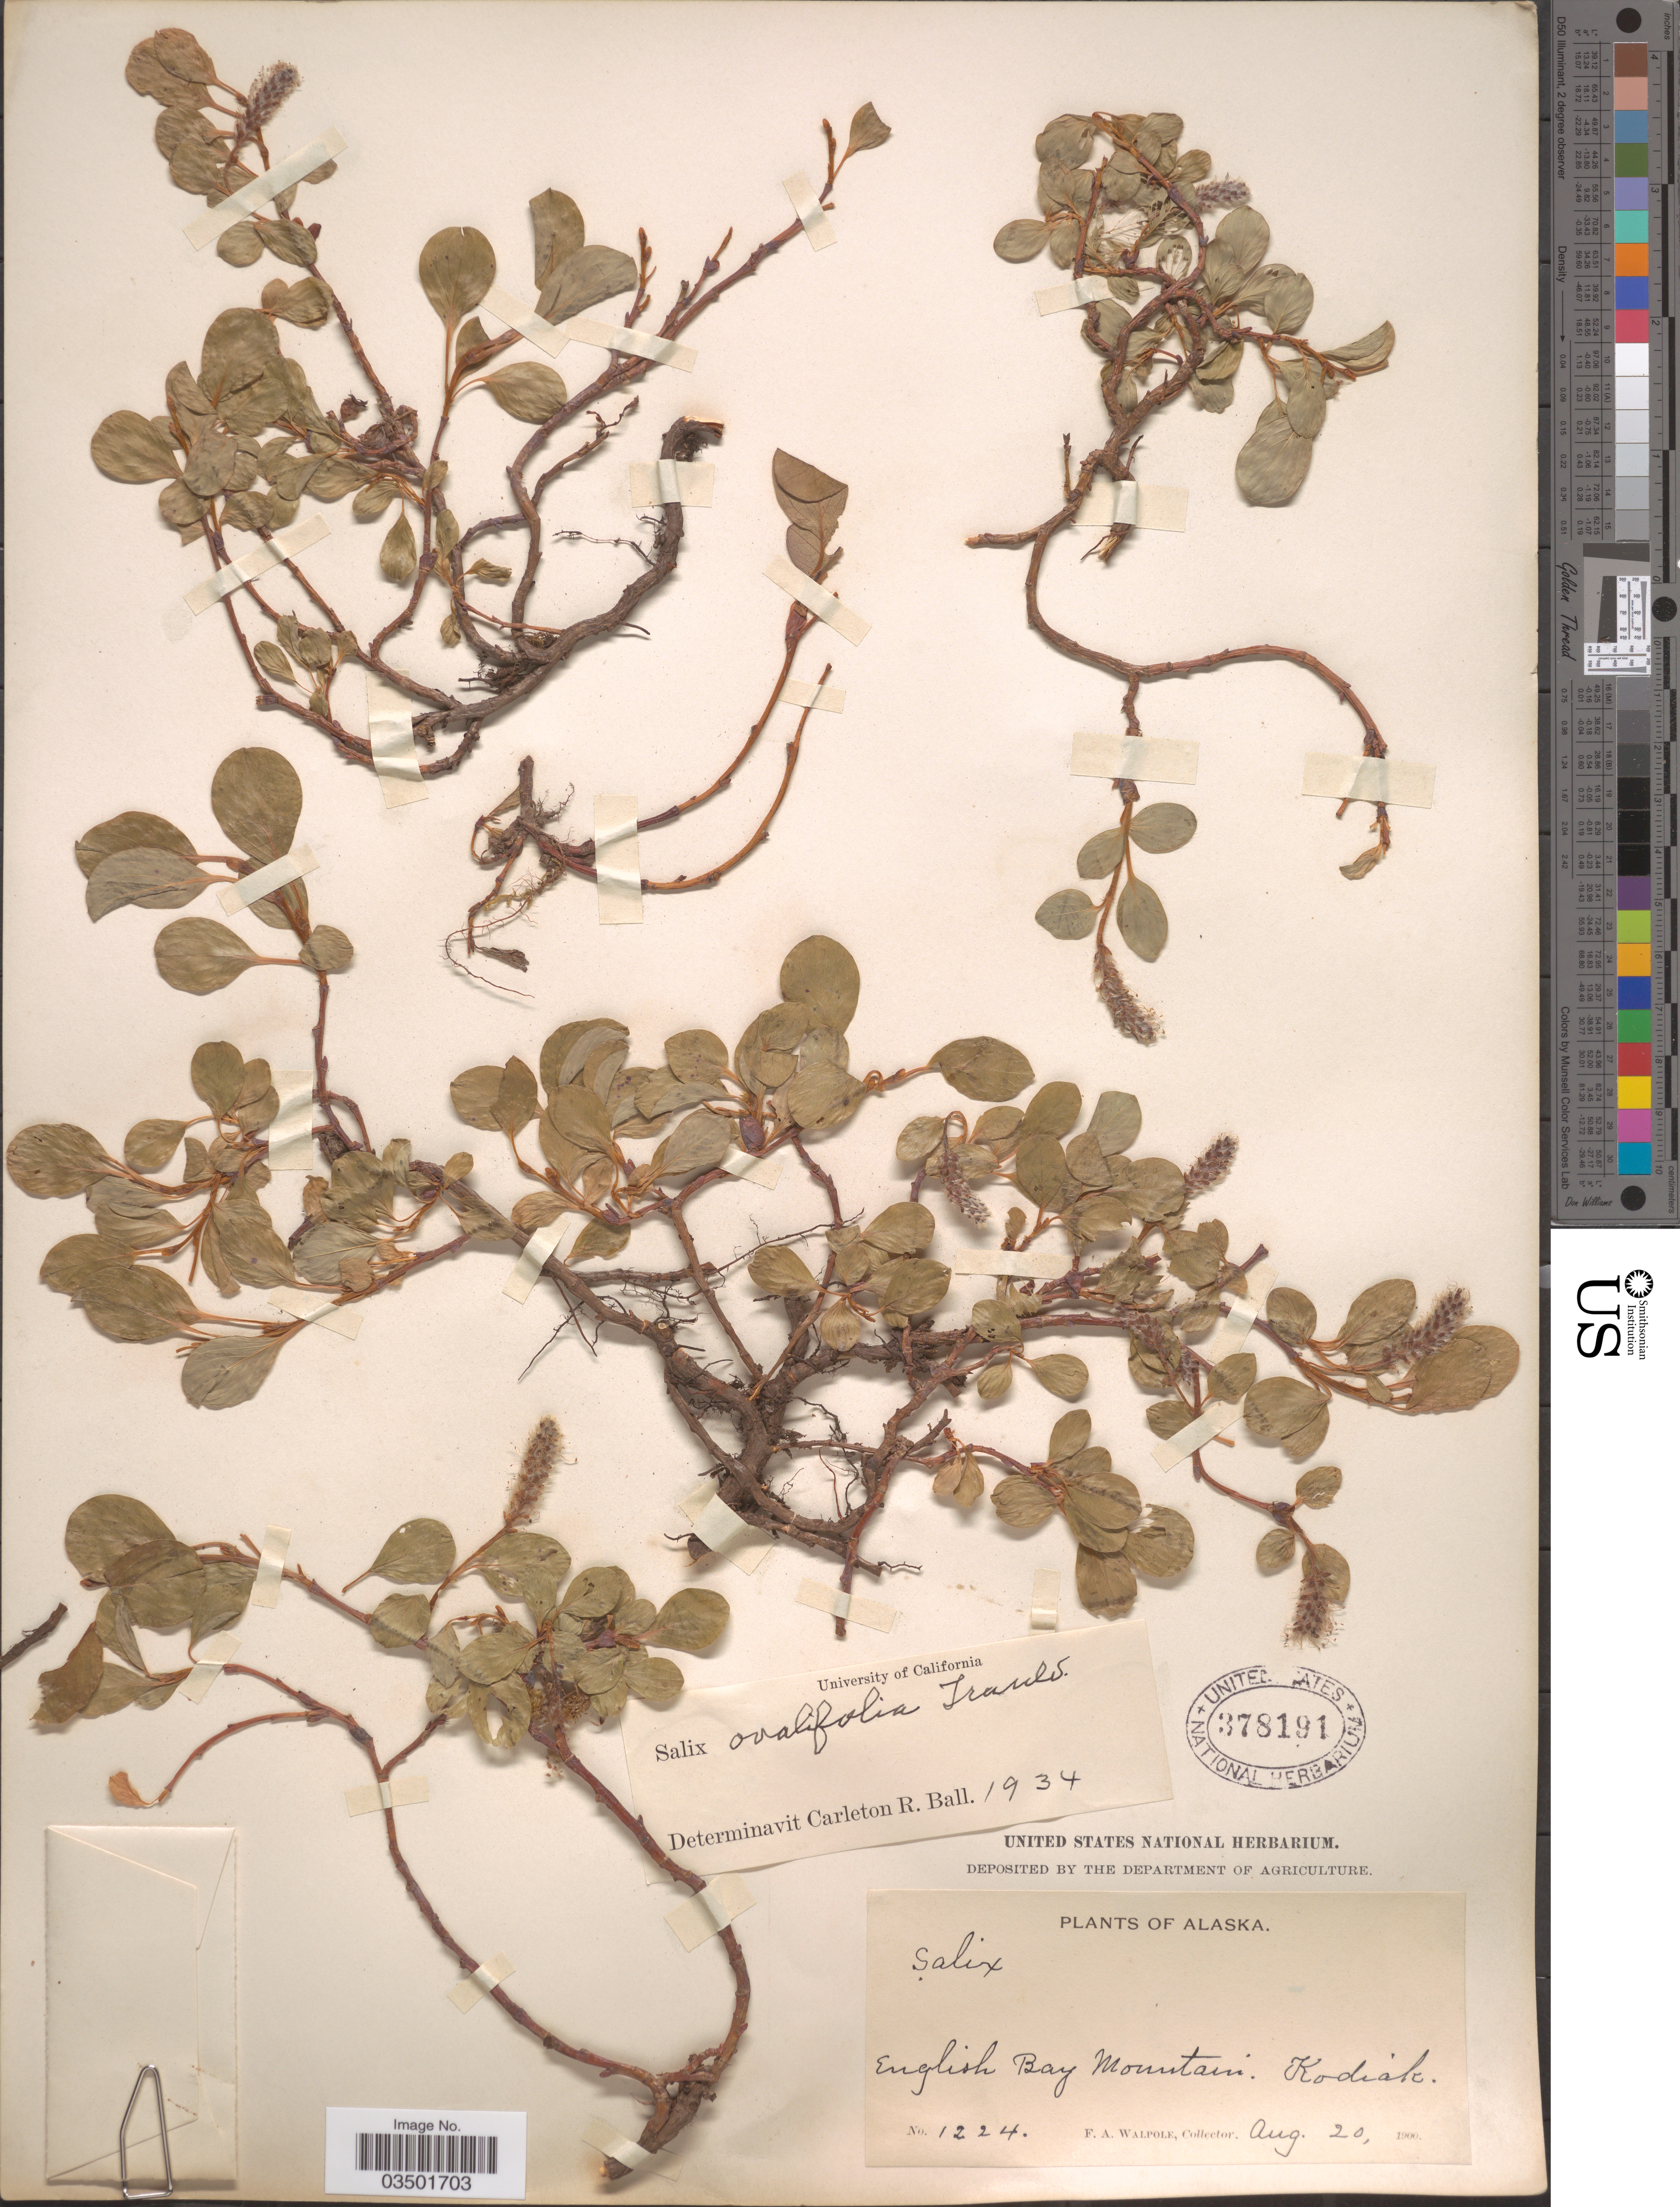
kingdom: Plantae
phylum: Tracheophyta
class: Magnoliopsida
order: Malpighiales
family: Salicaceae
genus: Salix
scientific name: Salix ovalifolia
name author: Trautv.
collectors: F. Walpole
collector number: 1224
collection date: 1900-08-20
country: United States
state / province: Alaska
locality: English Bay Mountain. Kodiak.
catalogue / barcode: US 378191